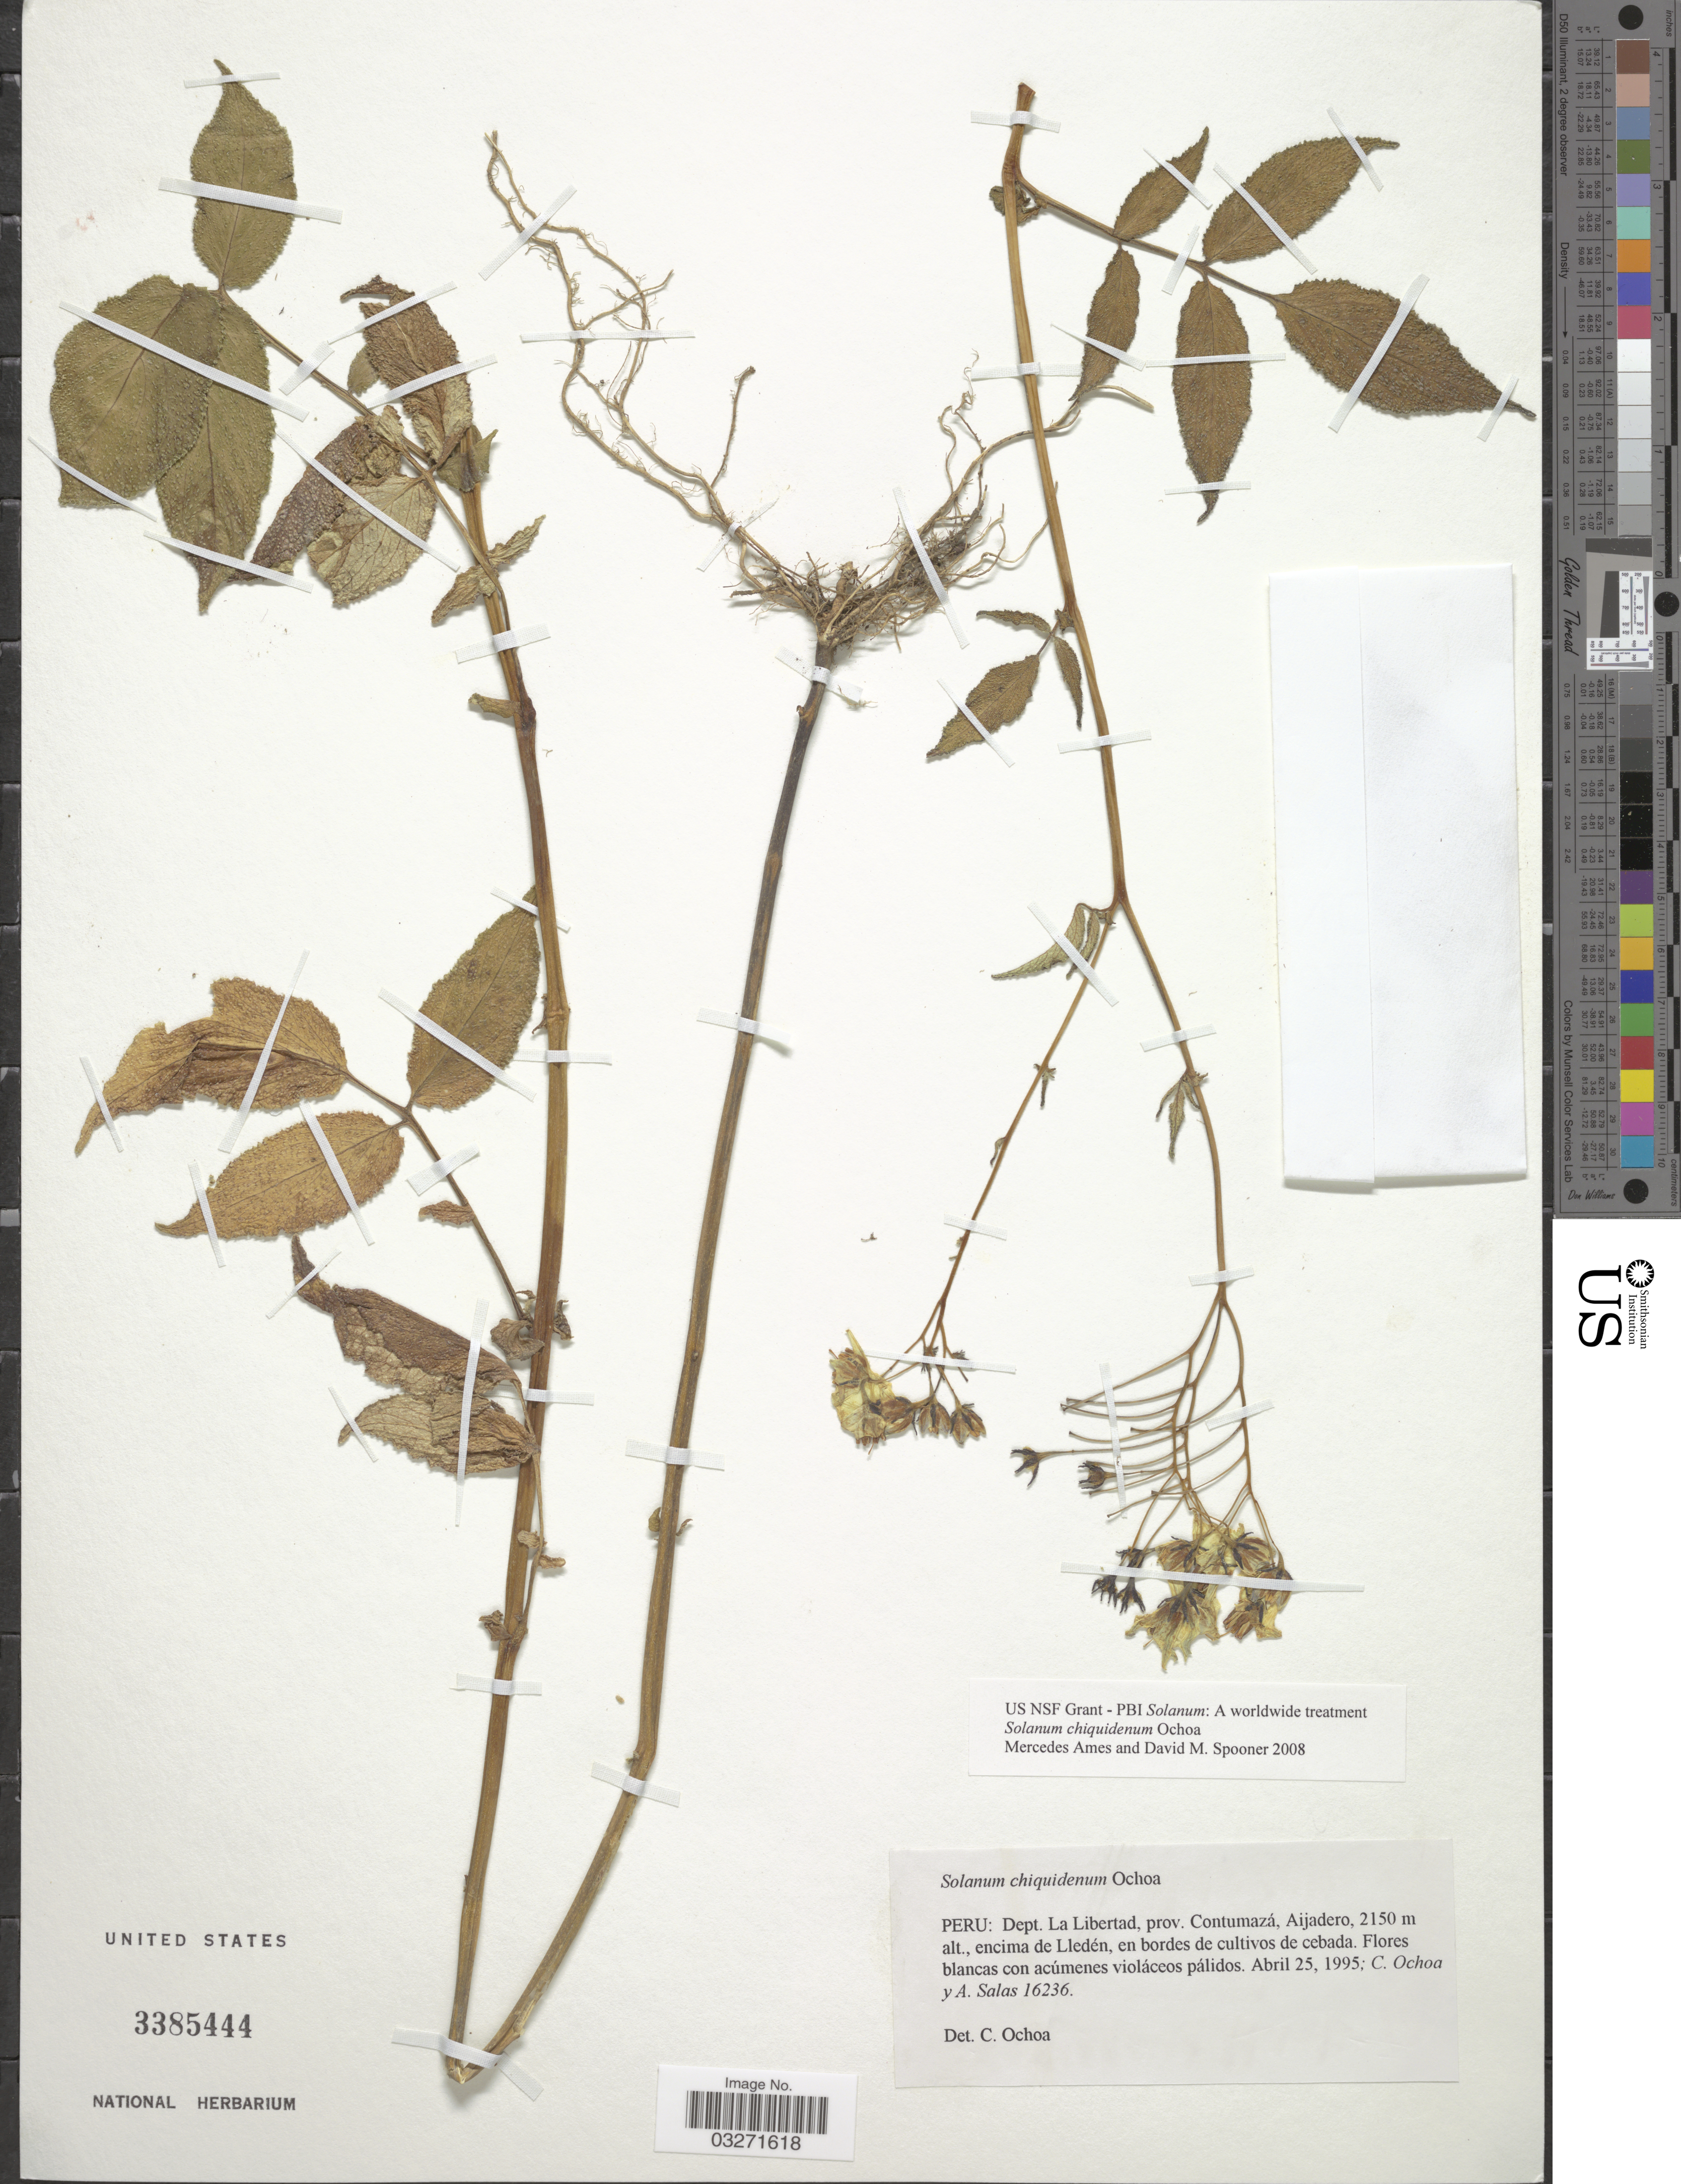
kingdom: Plantae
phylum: Tracheophyta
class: Magnoliopsida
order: Solanales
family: Solanaceae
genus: Solanum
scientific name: Solanum chiquidenum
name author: Ochoa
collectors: C. Ochoa & A. Salas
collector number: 16236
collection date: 1995-04-25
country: Peru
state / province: La Libertad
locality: Dept. La Libertad, prov. Contumazá, Aijadero, encimo de Lledén, en bordes de cultivos de cebada.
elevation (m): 2150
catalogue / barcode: US 3385444